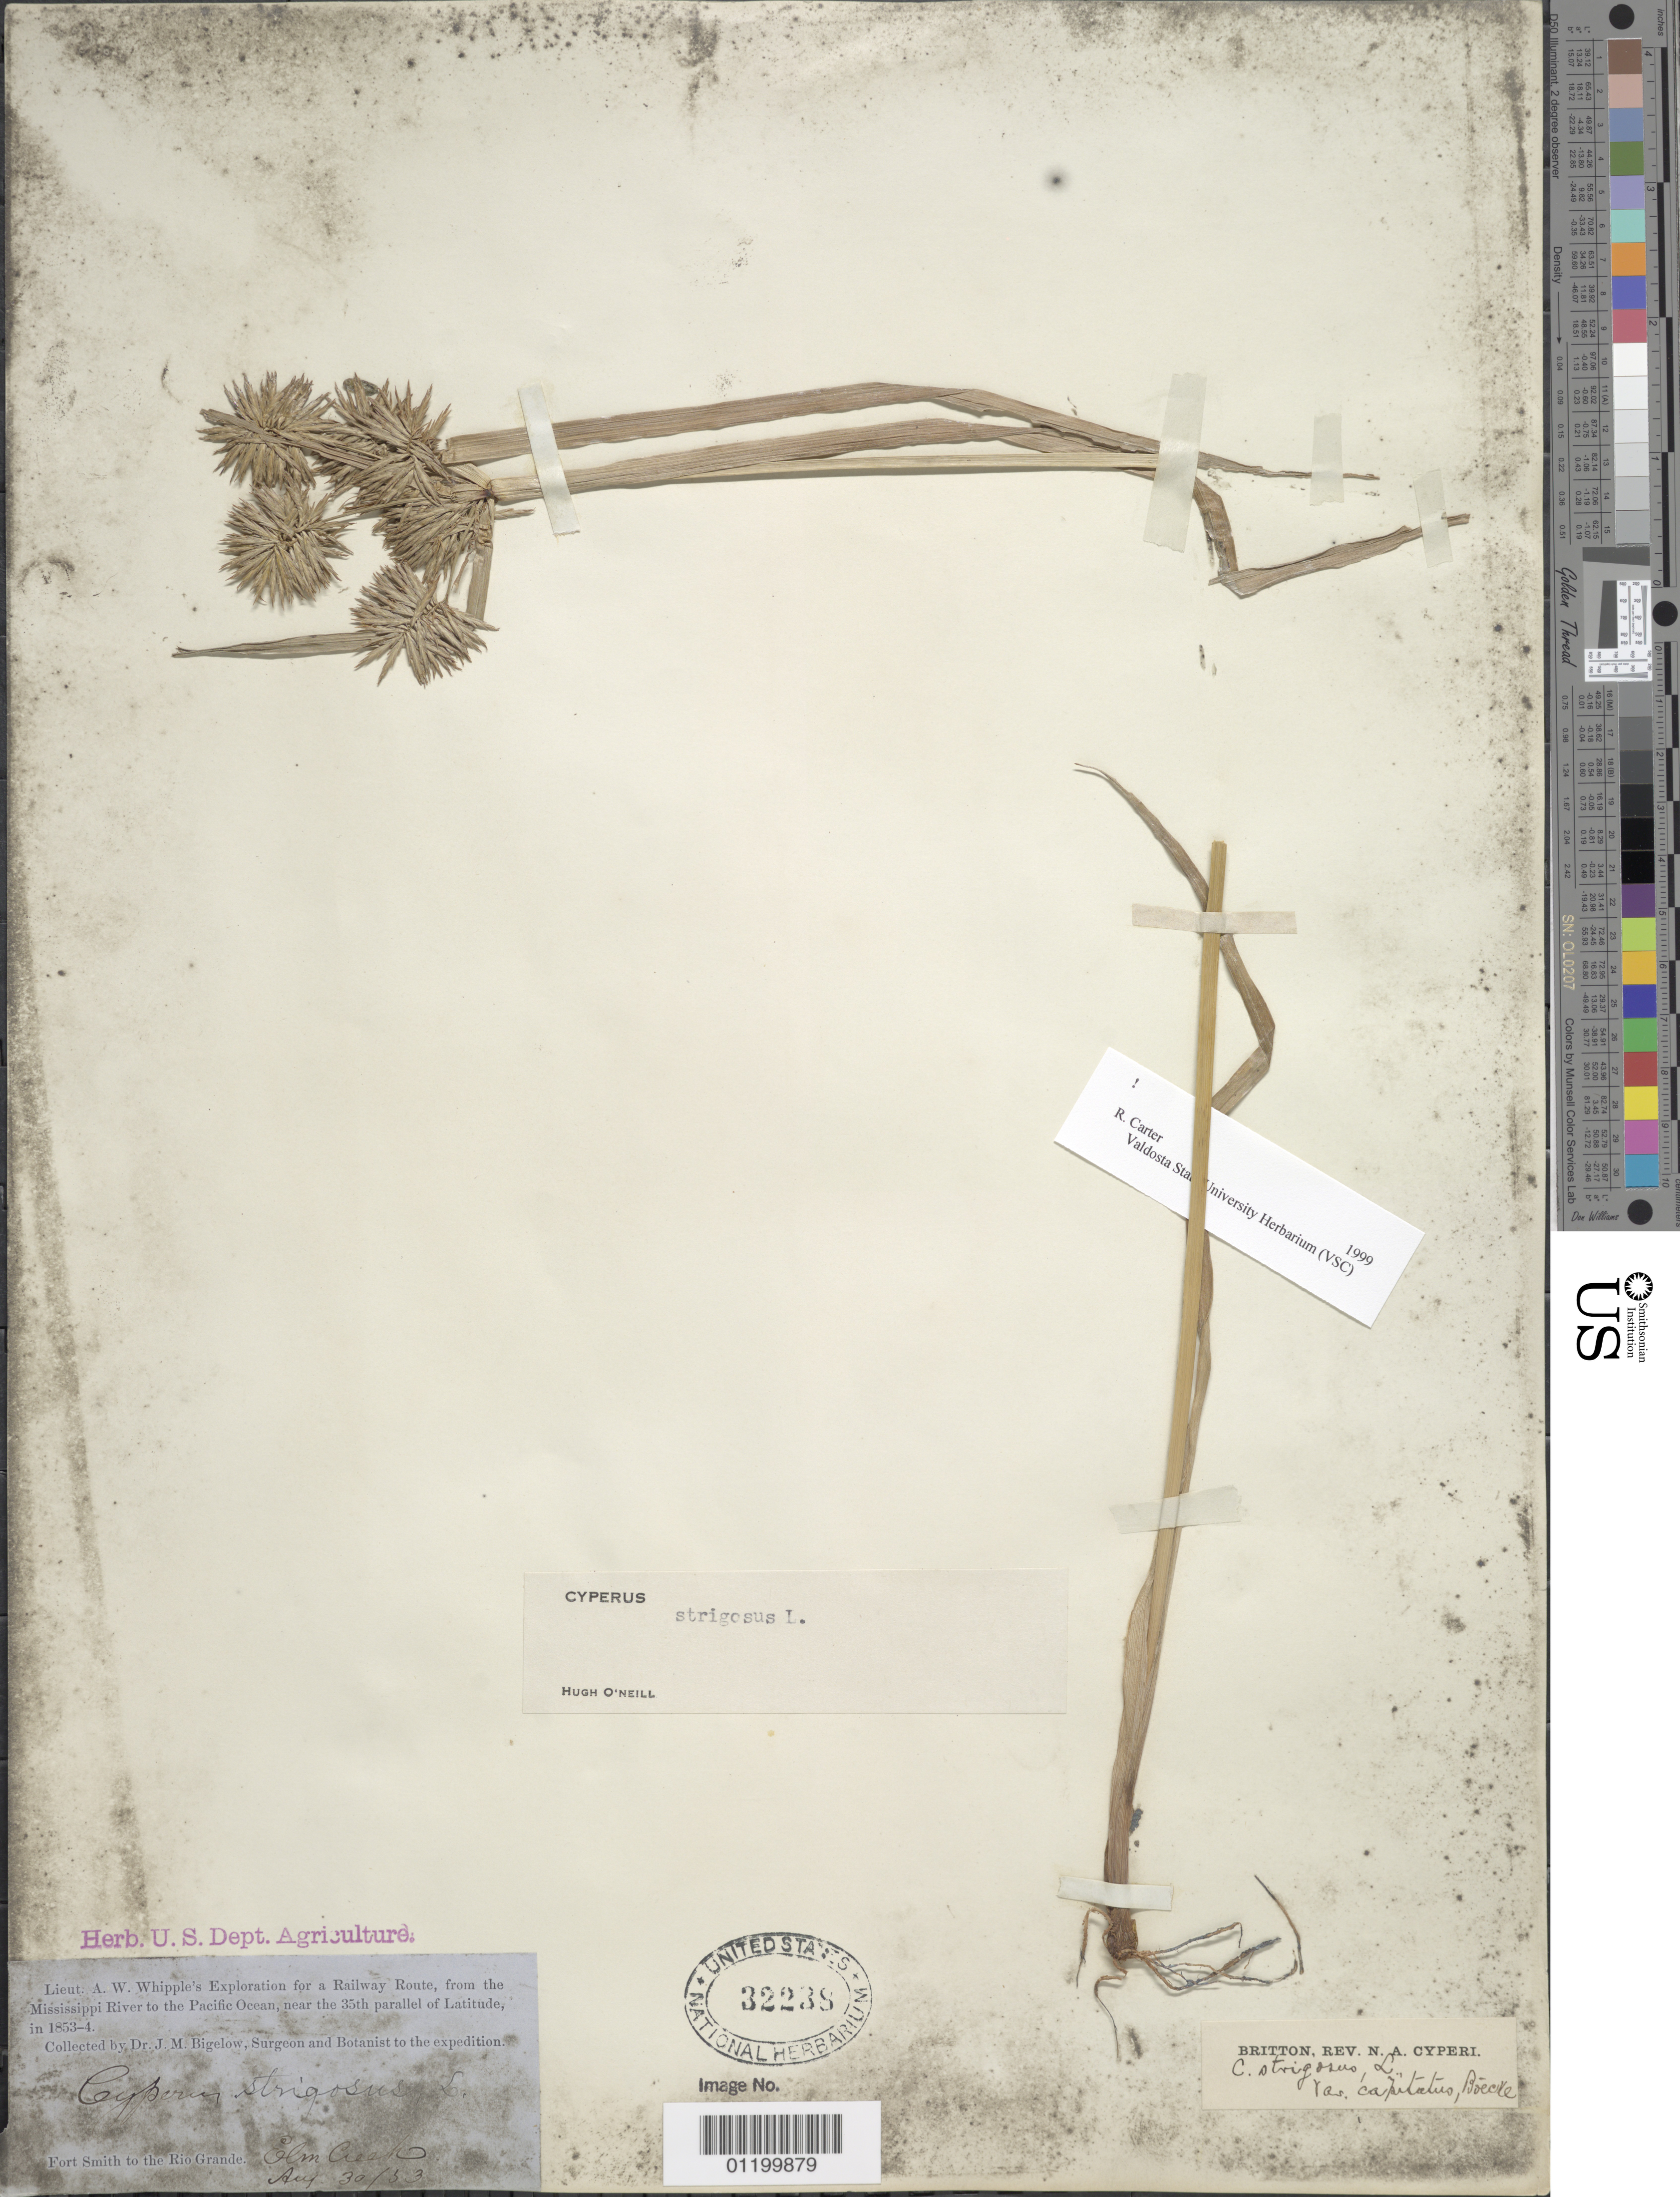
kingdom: Plantae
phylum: Tracheophyta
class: Liliopsida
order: Poales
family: Cyperaceae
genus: Cyperus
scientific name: Cyperus strigosus L.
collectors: J. M. Bigelow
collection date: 1853-08-30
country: United States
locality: Fort Smith to Rio Grande, Elm Creek.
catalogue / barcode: US 32238